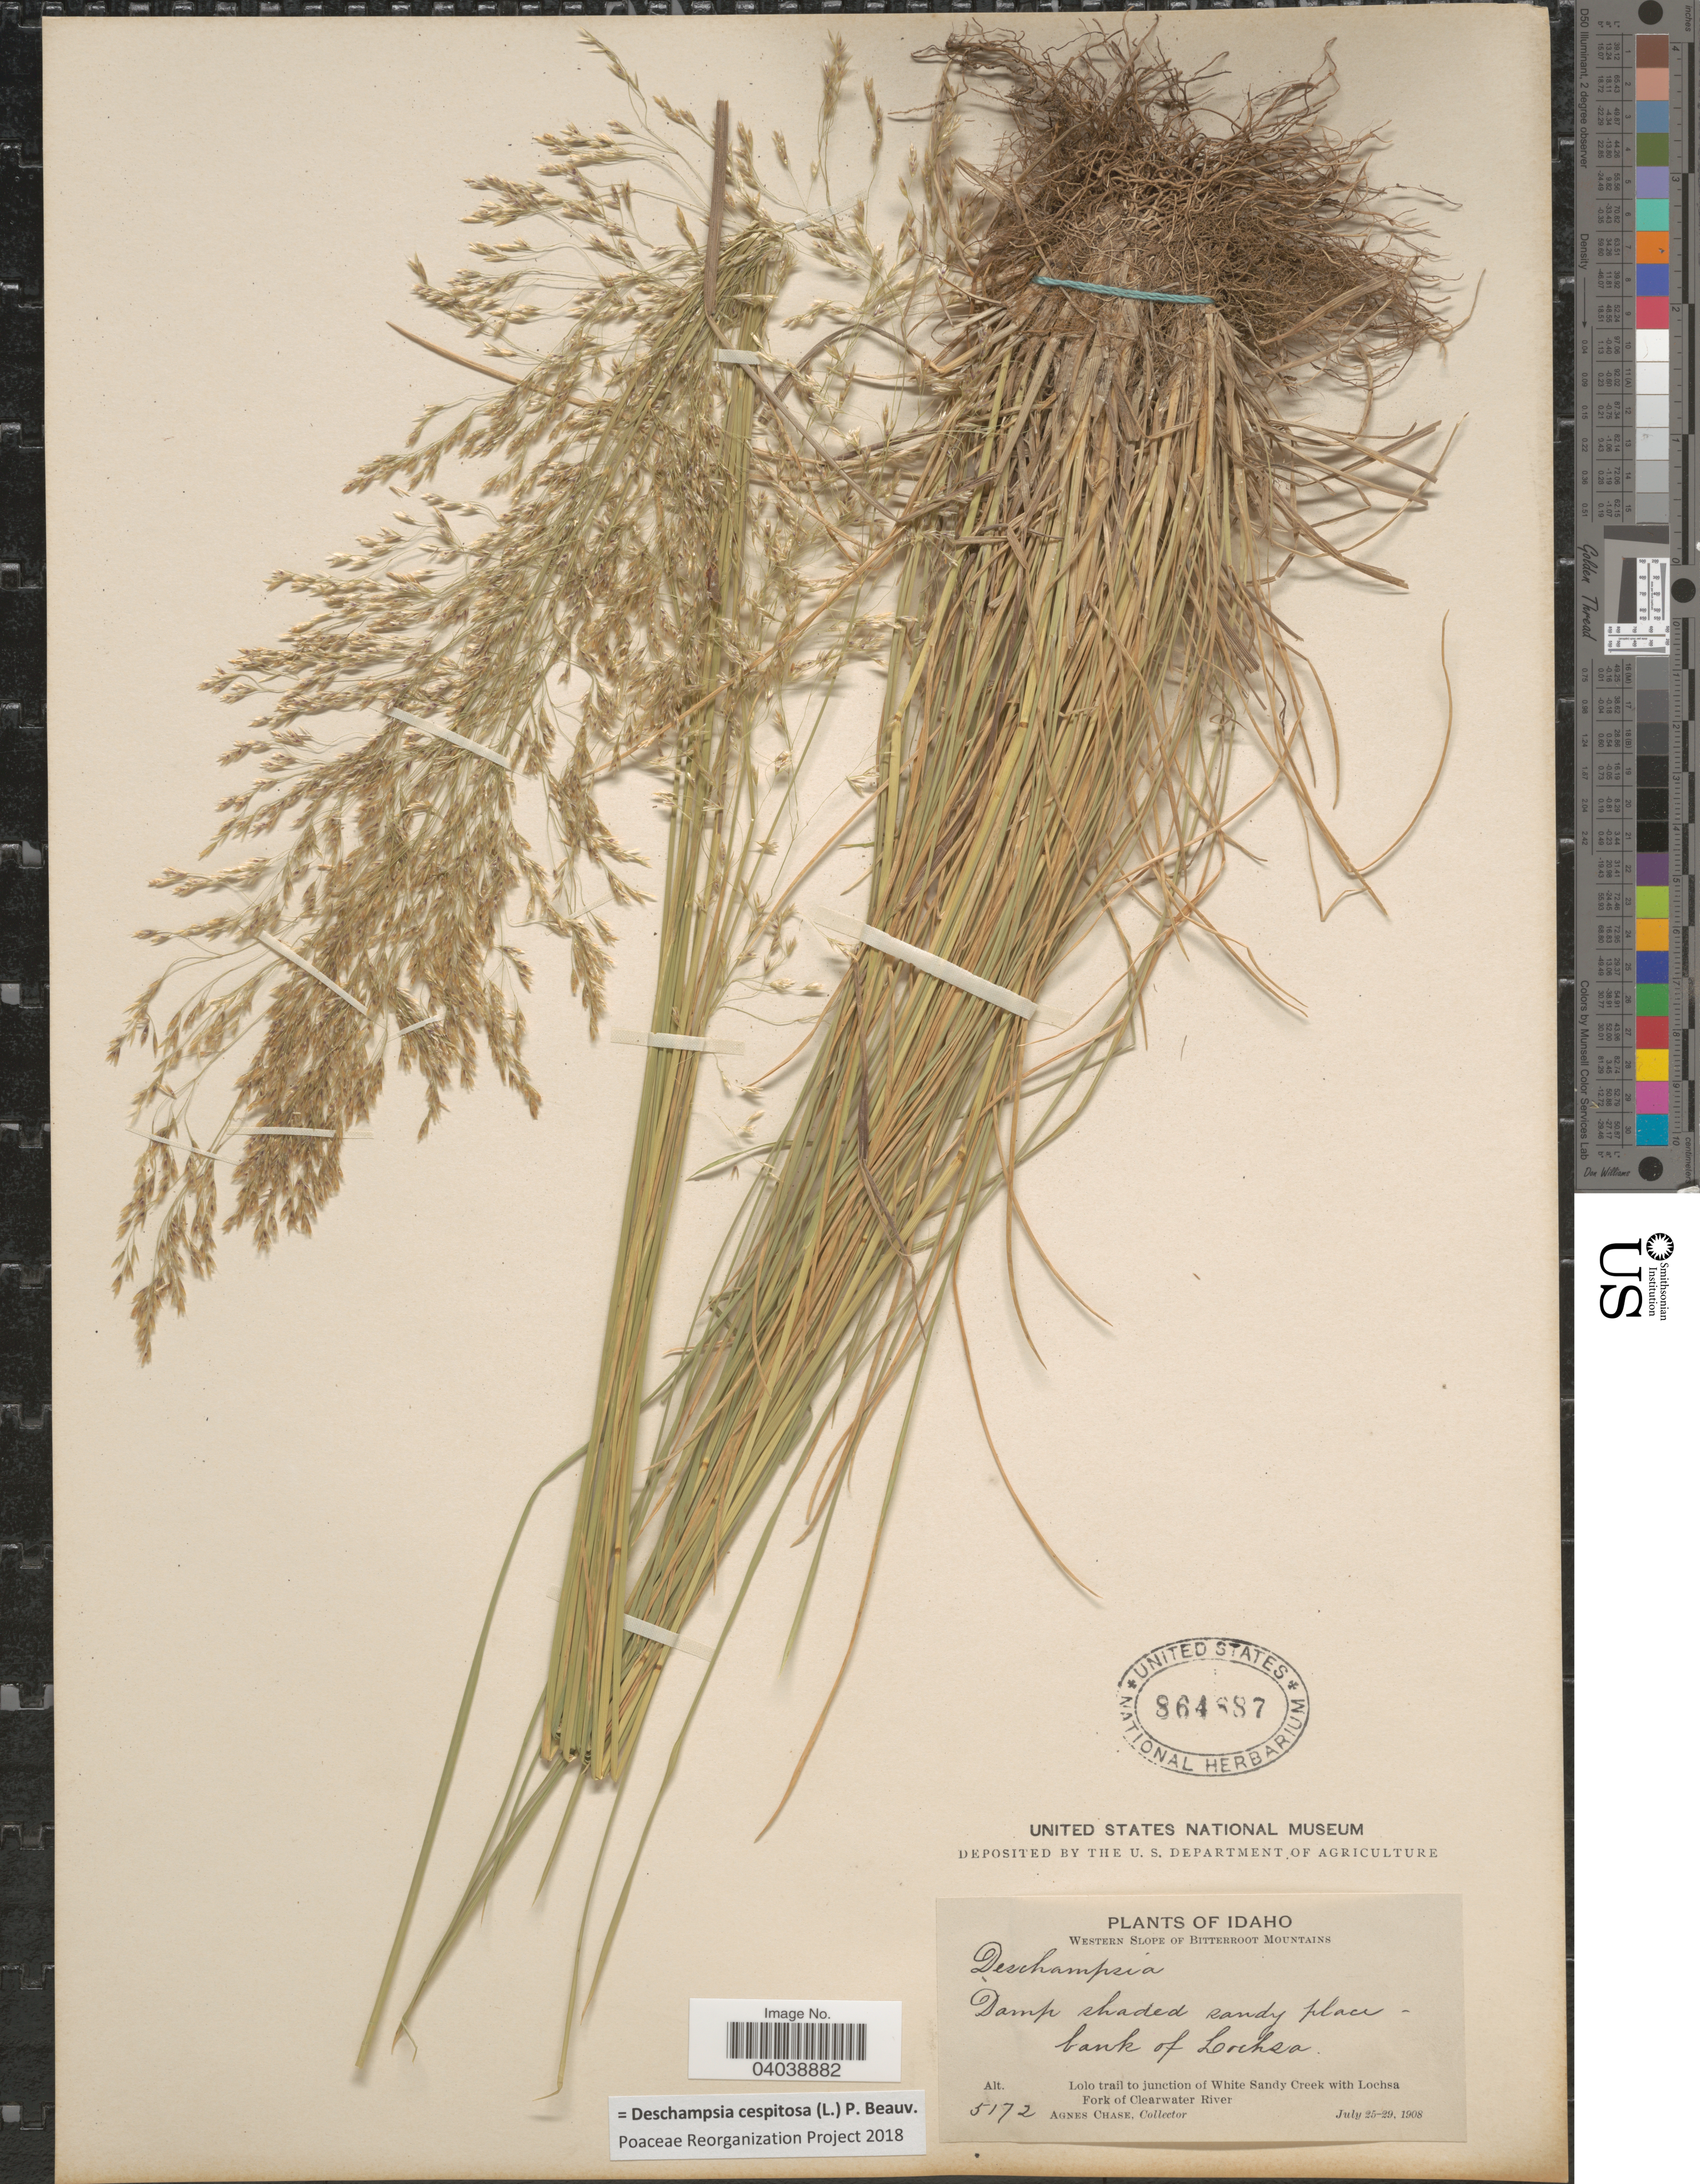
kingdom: Plantae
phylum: Tracheophyta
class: Liliopsida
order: Poales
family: Poaceae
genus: Deschampsia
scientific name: Deschampsia cespitosa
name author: (L.) P. Beauv.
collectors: A. Chase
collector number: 5172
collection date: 1908-07-25/1908-07-29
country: United States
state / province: Idaho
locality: Western Slope of Bitterroot Mountains. Damp shaded sandy place - bank of Lochsa. Lolo trail to junction of White Sandy Creek with Lochsa Fork of Clearwater River.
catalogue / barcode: US 864687